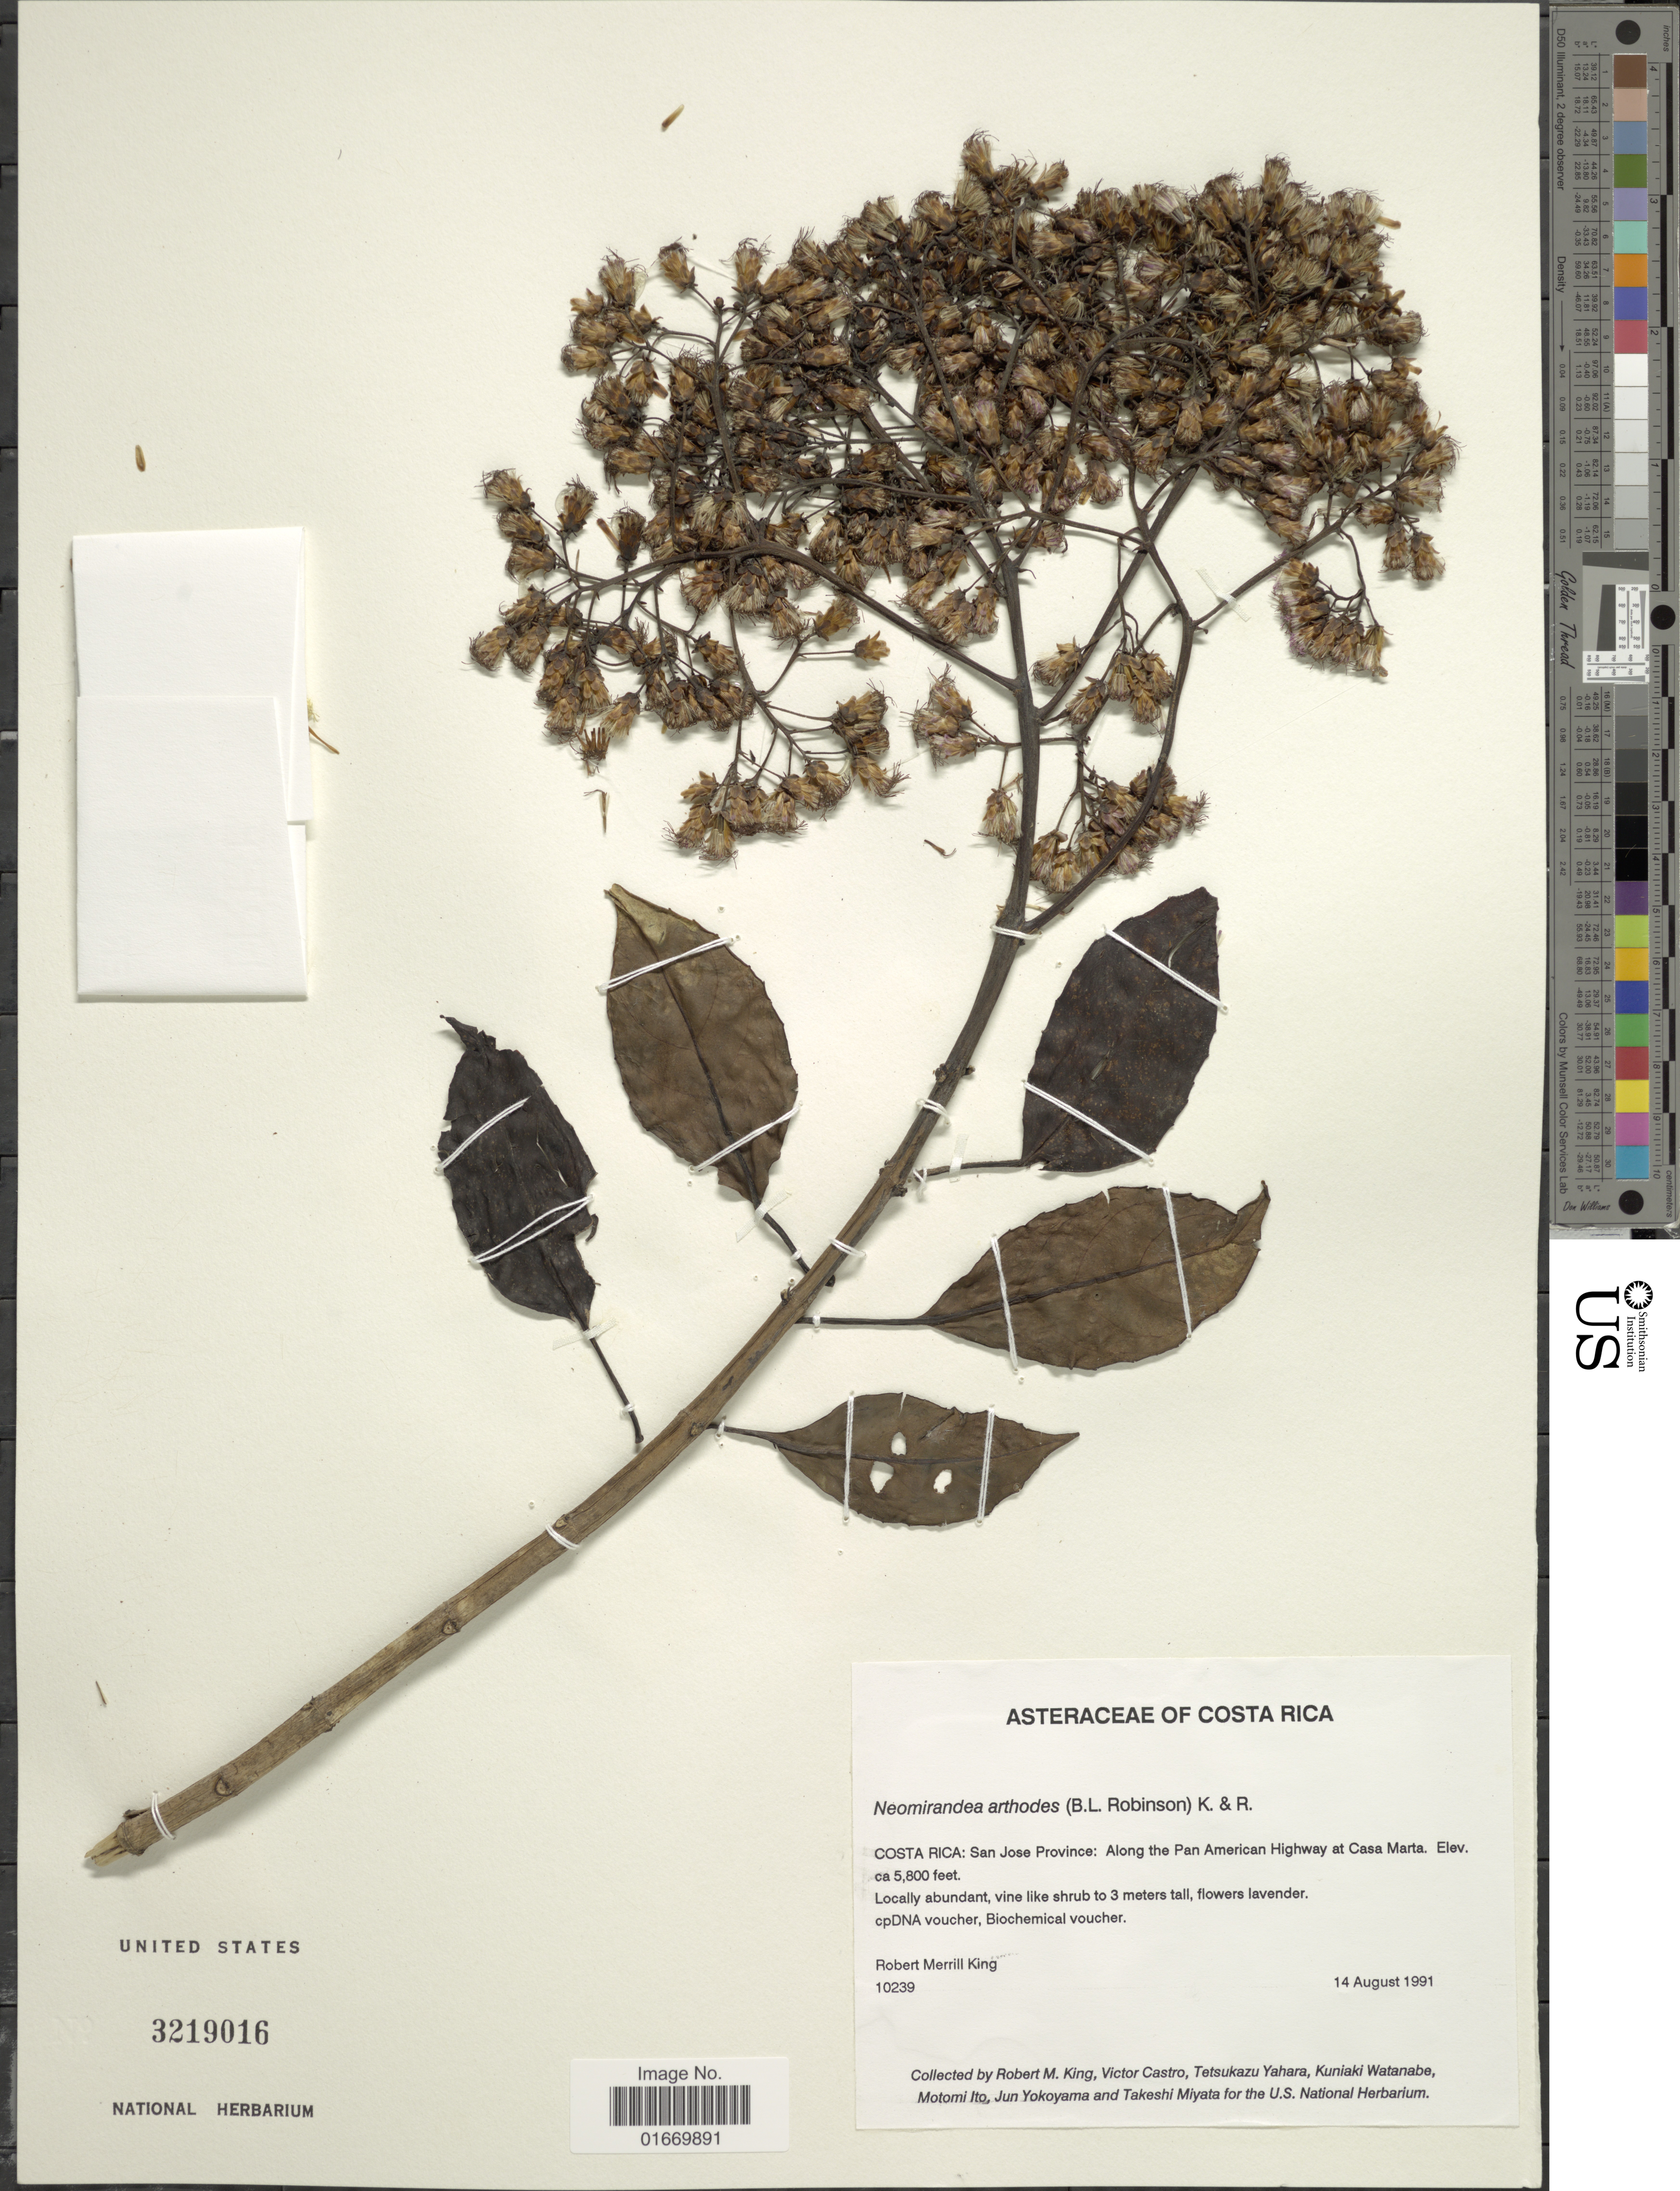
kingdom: Plantae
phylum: Tracheophyta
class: Magnoliopsida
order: Asterales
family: Asteraceae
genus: Neomirandea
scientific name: Neomirandea arthodes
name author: (B.L. Rob.) R.M. King & H. Rob.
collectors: R. M. King, V. Castro, T. Yahara, K. Watanabe & et al.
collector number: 10239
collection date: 1991-08-14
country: Costa Rica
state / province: San José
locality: Along the Pan American Highway at Casa Marta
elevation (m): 1768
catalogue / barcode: US 3219016